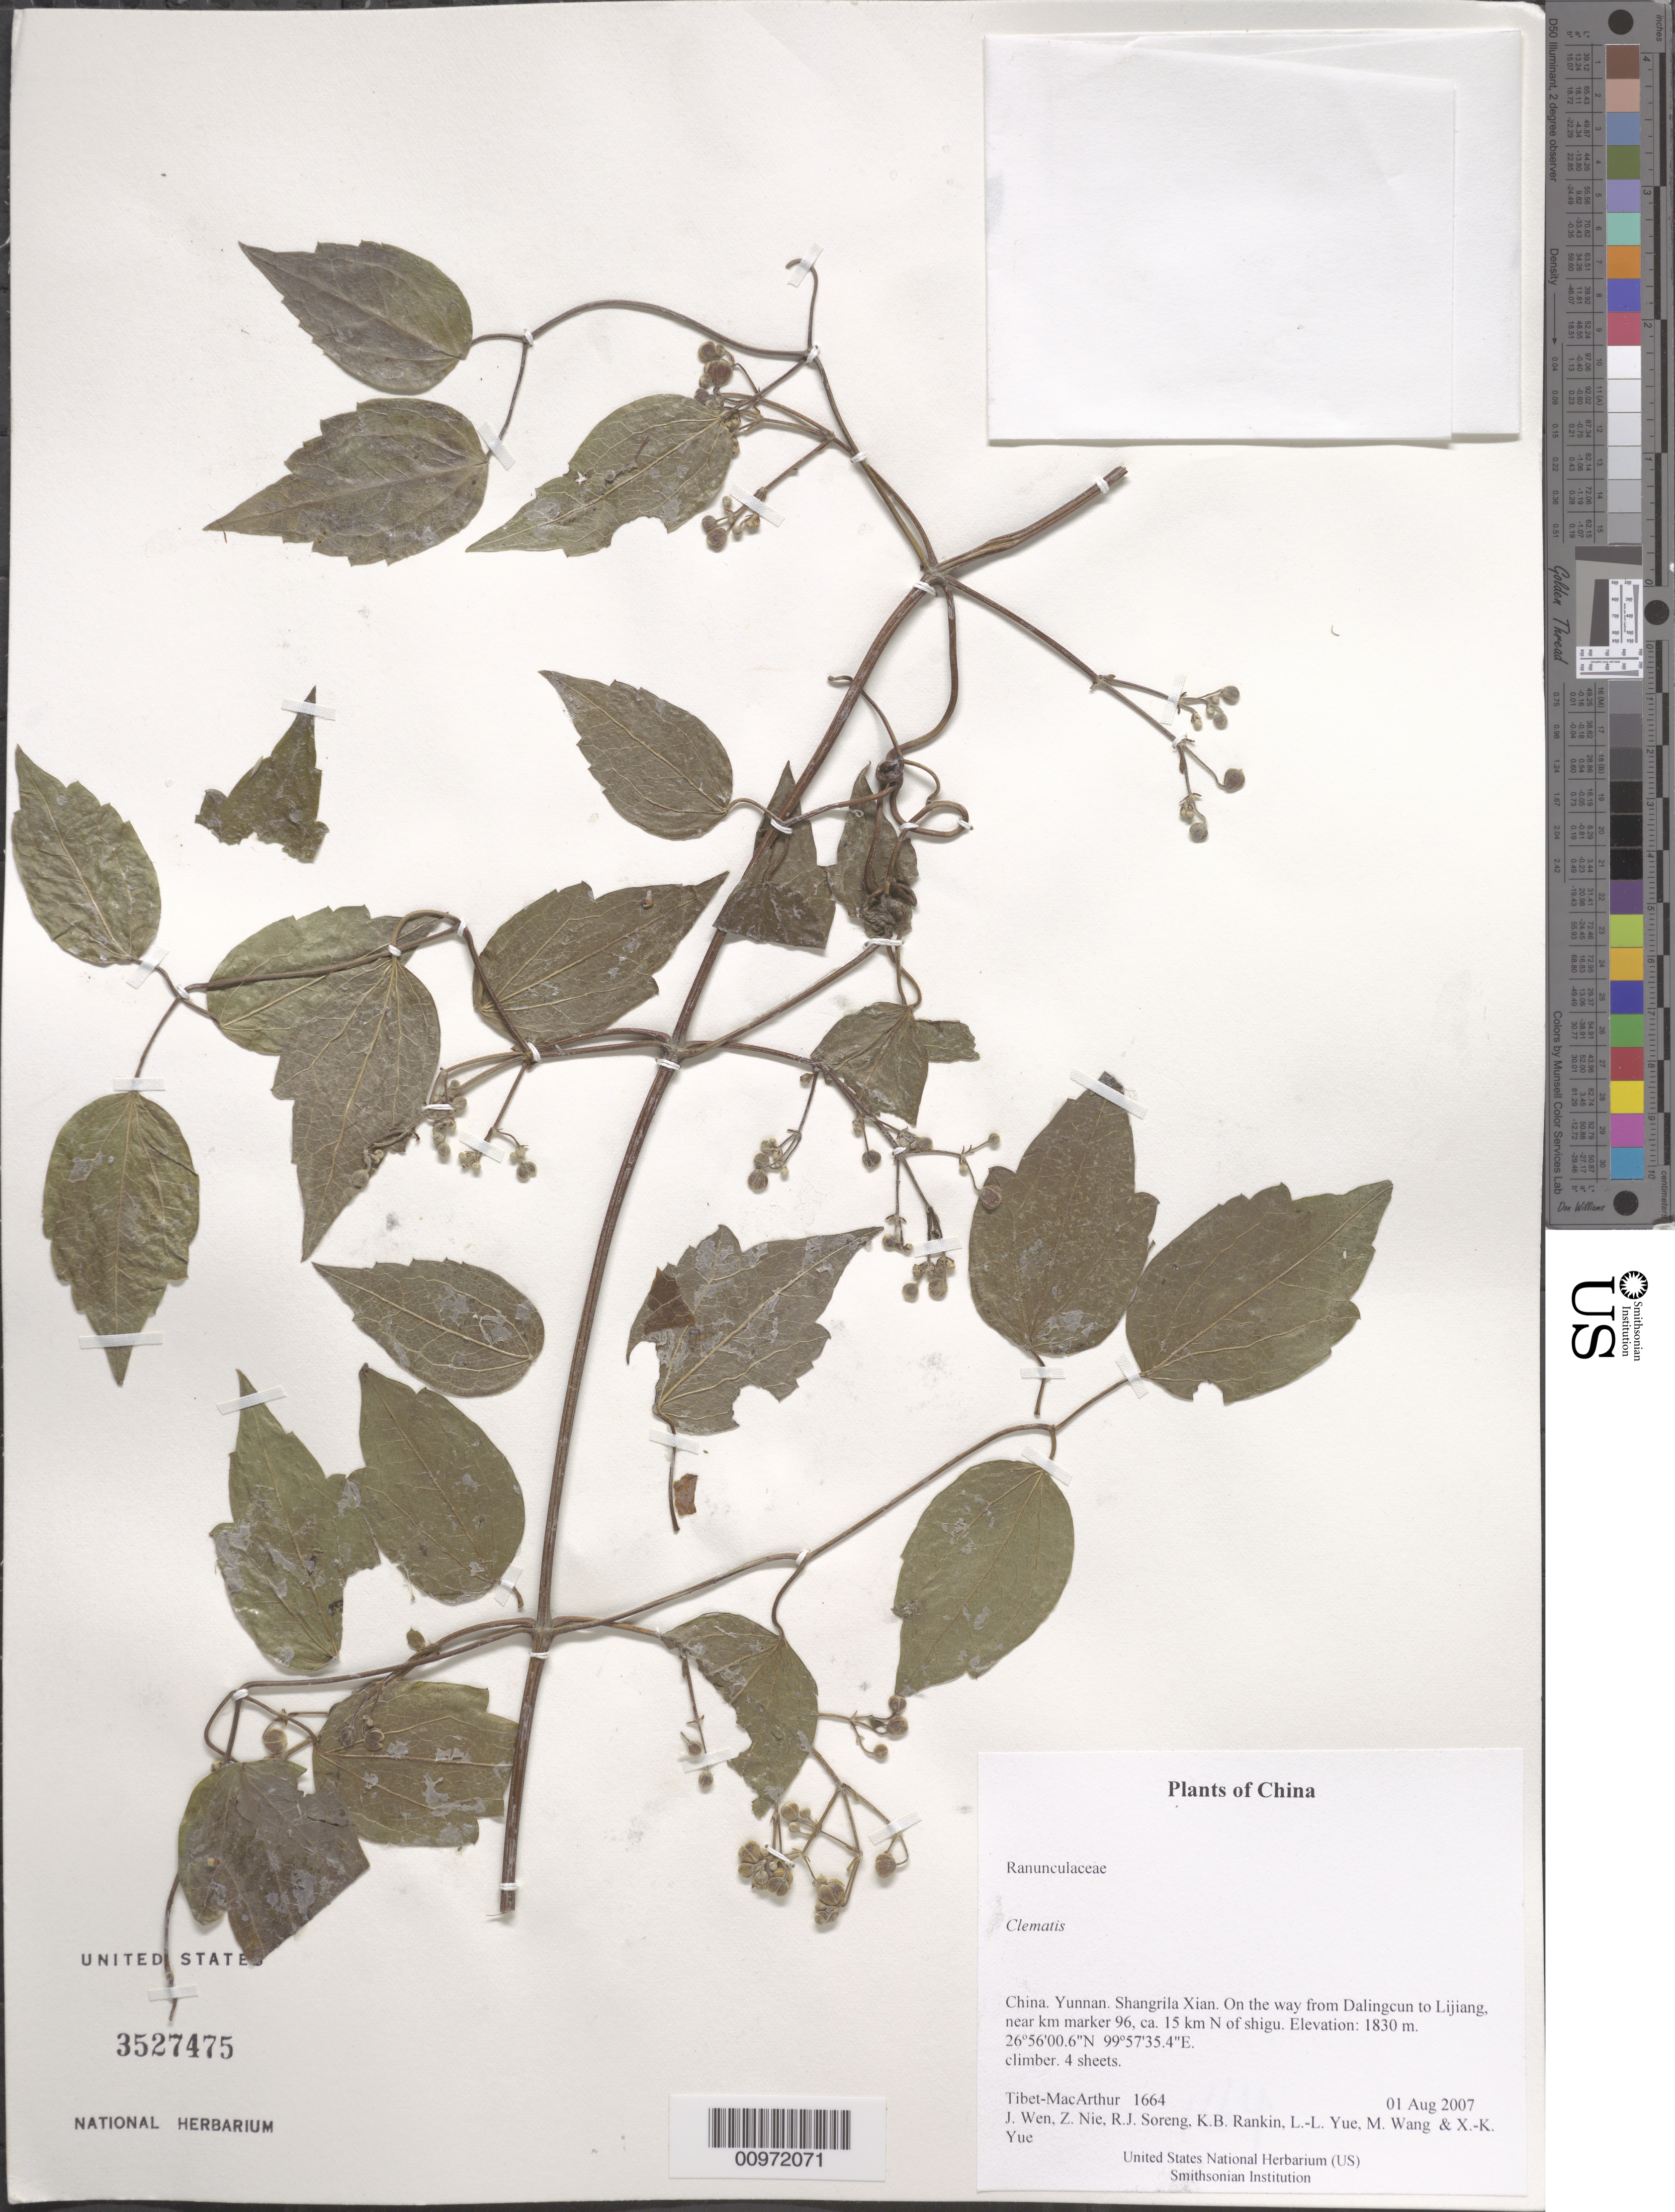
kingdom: Plantae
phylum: Tracheophyta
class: Magnoliopsida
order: Ranunculales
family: Ranunculaceae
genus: Clematis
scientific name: Clematis sp.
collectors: Tibet-MacArthur, J. Wen, Z. Nie, R. J. Soreng, K. Rankin, L. Yue, M. Wang & X. Yue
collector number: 1664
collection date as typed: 01 Aug 2007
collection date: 2007-08-01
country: China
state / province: Yunnan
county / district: Shangrila Xian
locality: On the way from Dalingcun to Lijiang, near km marker 96, ca. 15 km N of shigu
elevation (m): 1830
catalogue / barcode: US 3527475